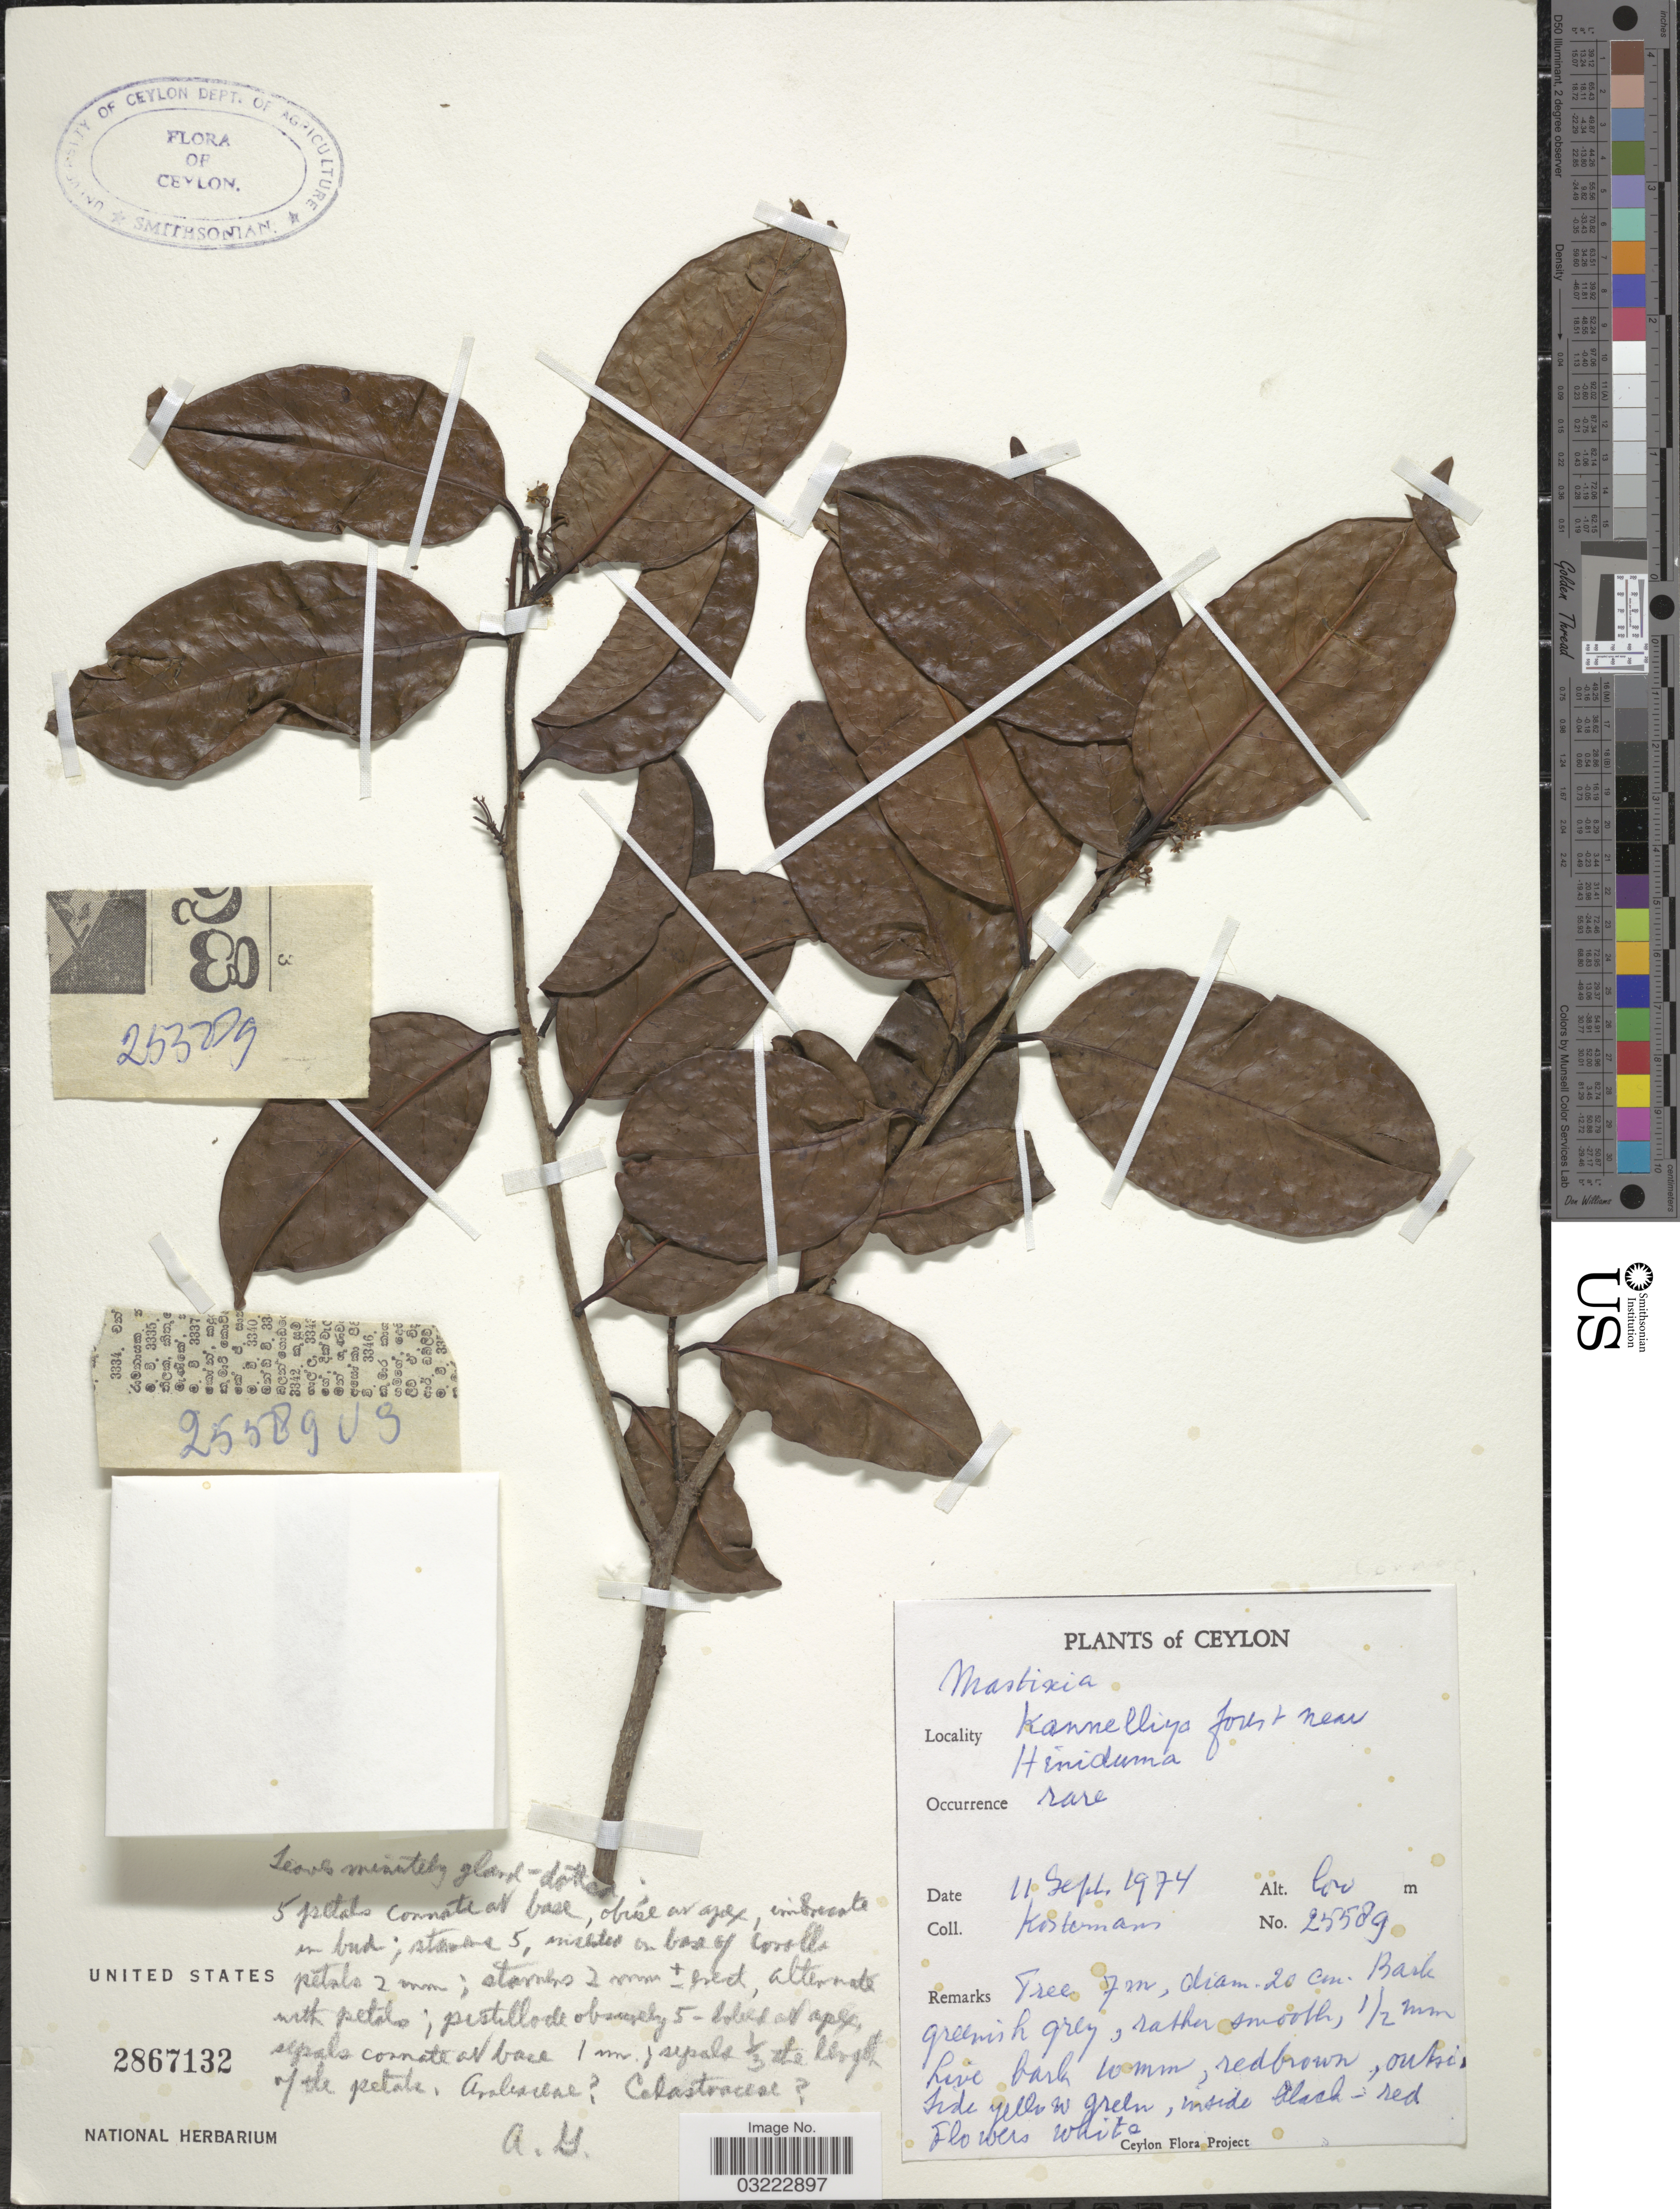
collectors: Kostermans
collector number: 25589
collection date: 1974-09-11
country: Sri Lanka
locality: Ceylon. Kannelliya forest near Hiniduma.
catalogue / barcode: US 2867132